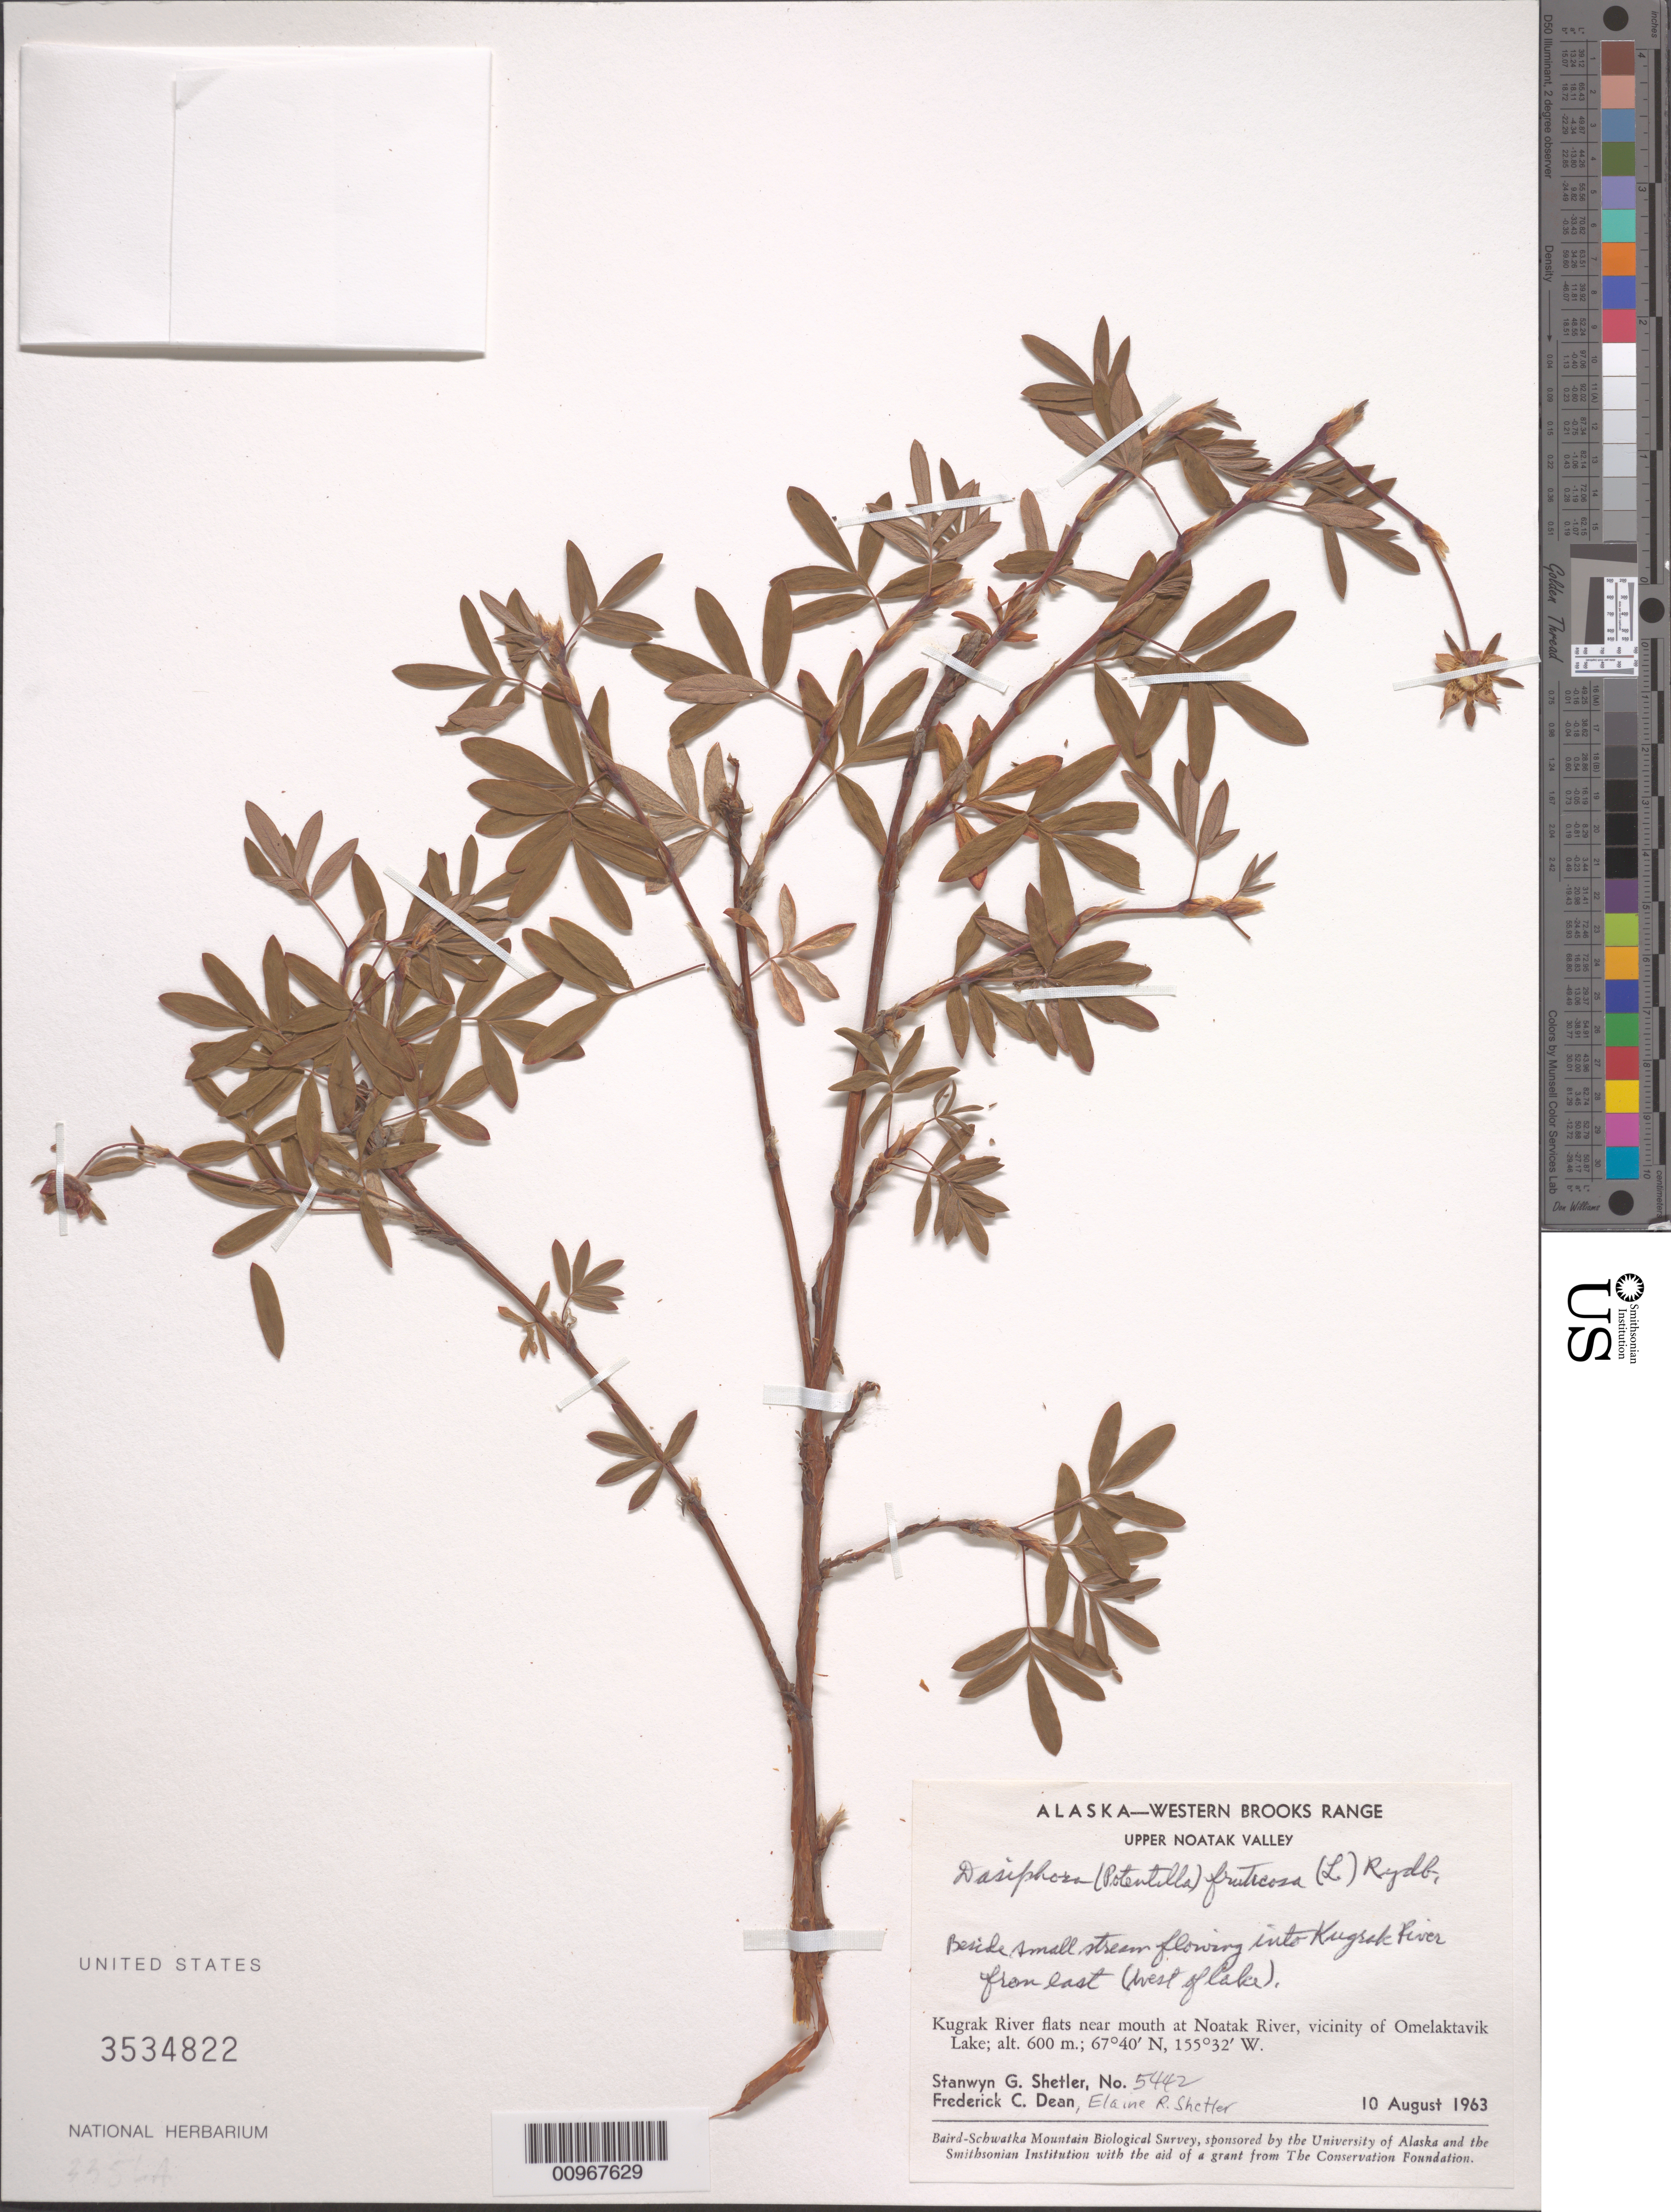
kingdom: Plantae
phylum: Tracheophyta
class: Magnoliopsida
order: Rosales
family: Rosaceae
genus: Dasiphora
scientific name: Dasiphora fruticosa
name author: (L.) Rydb.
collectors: S. Shetler, F. C. Dean & E. R. Shetler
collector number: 5442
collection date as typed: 10 Aug 1963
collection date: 1963-08-10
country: United States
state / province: Alaska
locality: Kugrak River flats near mouth at Noatak River, vicinity of Omelaktavik Lake. Western Brooks Range, Upper Noatak Valley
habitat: Beside small stream flowing in to Kugrak River from east (west of lake)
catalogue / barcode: US 3534822